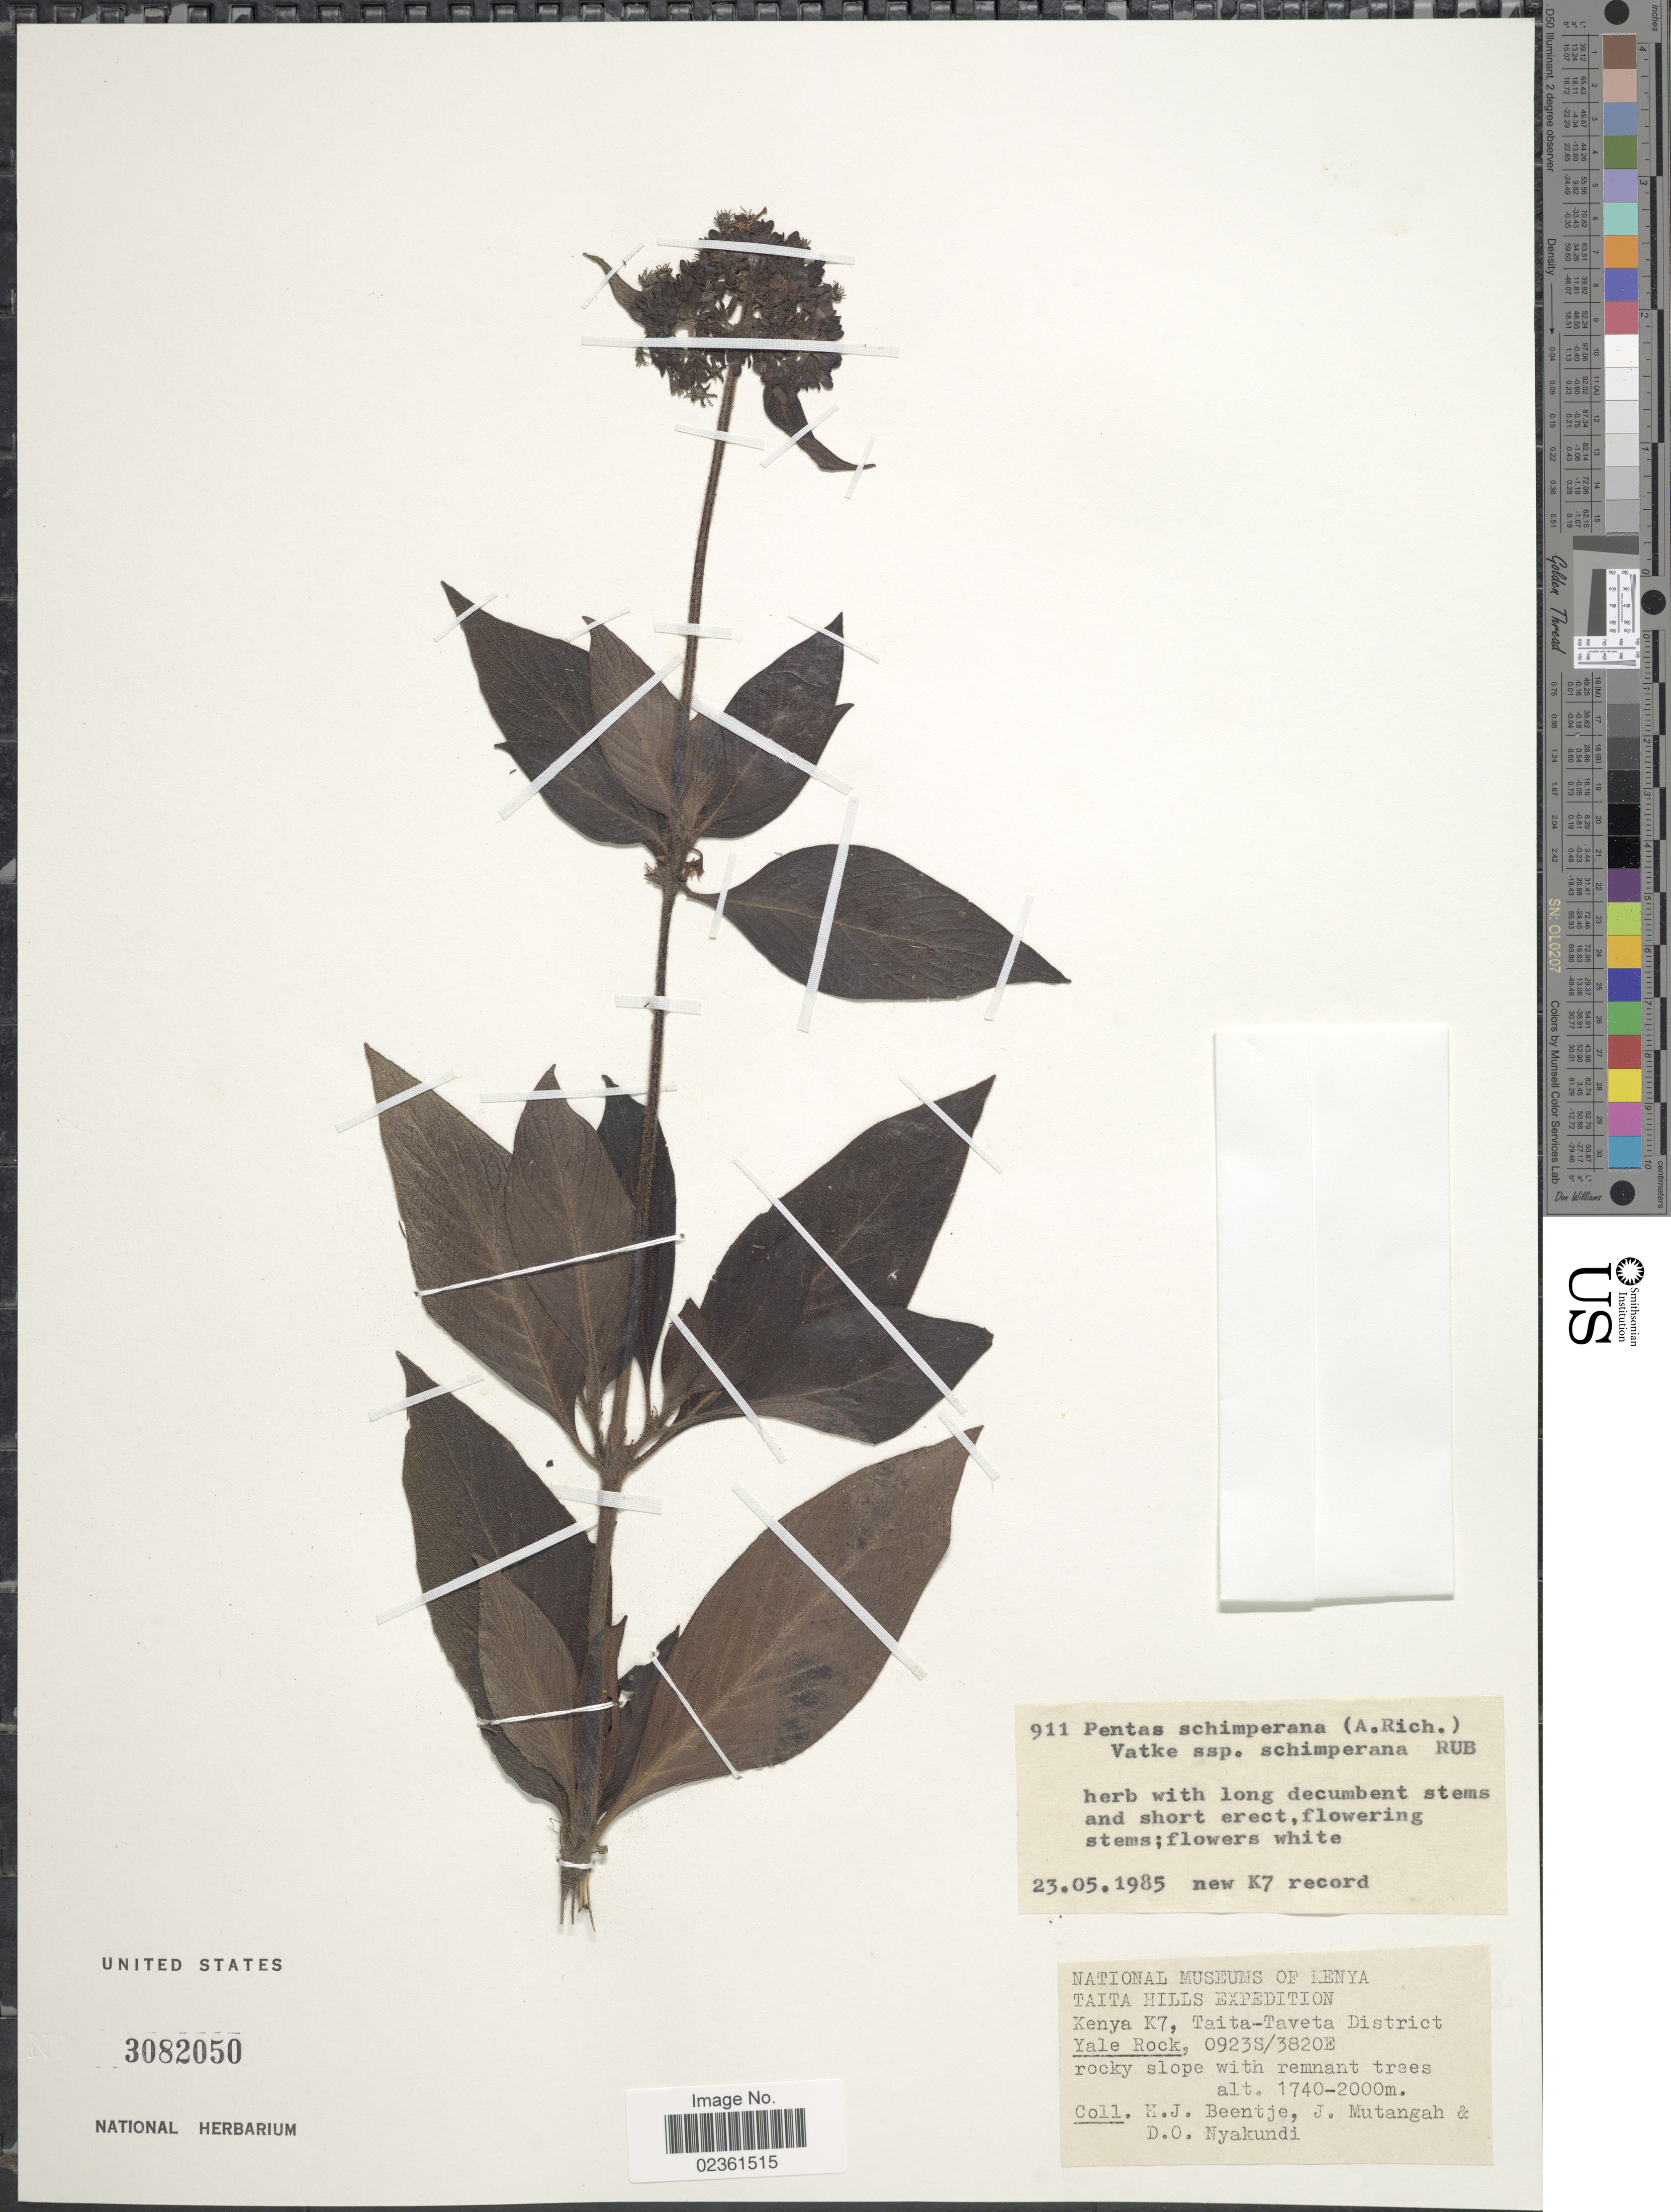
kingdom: Plantae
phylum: Tracheophyta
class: Magnoliopsida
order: Gentianales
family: Rubiaceae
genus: Pentas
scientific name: Pentas schimperiana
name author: Vatke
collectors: H. Bentje, J. Mutangah & D. Nyakundi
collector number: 911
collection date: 1985-05-23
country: Kenya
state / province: Taita Taveta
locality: Taita Hills, Kenya K7, Yale Rock, rocky slope.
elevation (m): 1740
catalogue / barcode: US 3082050